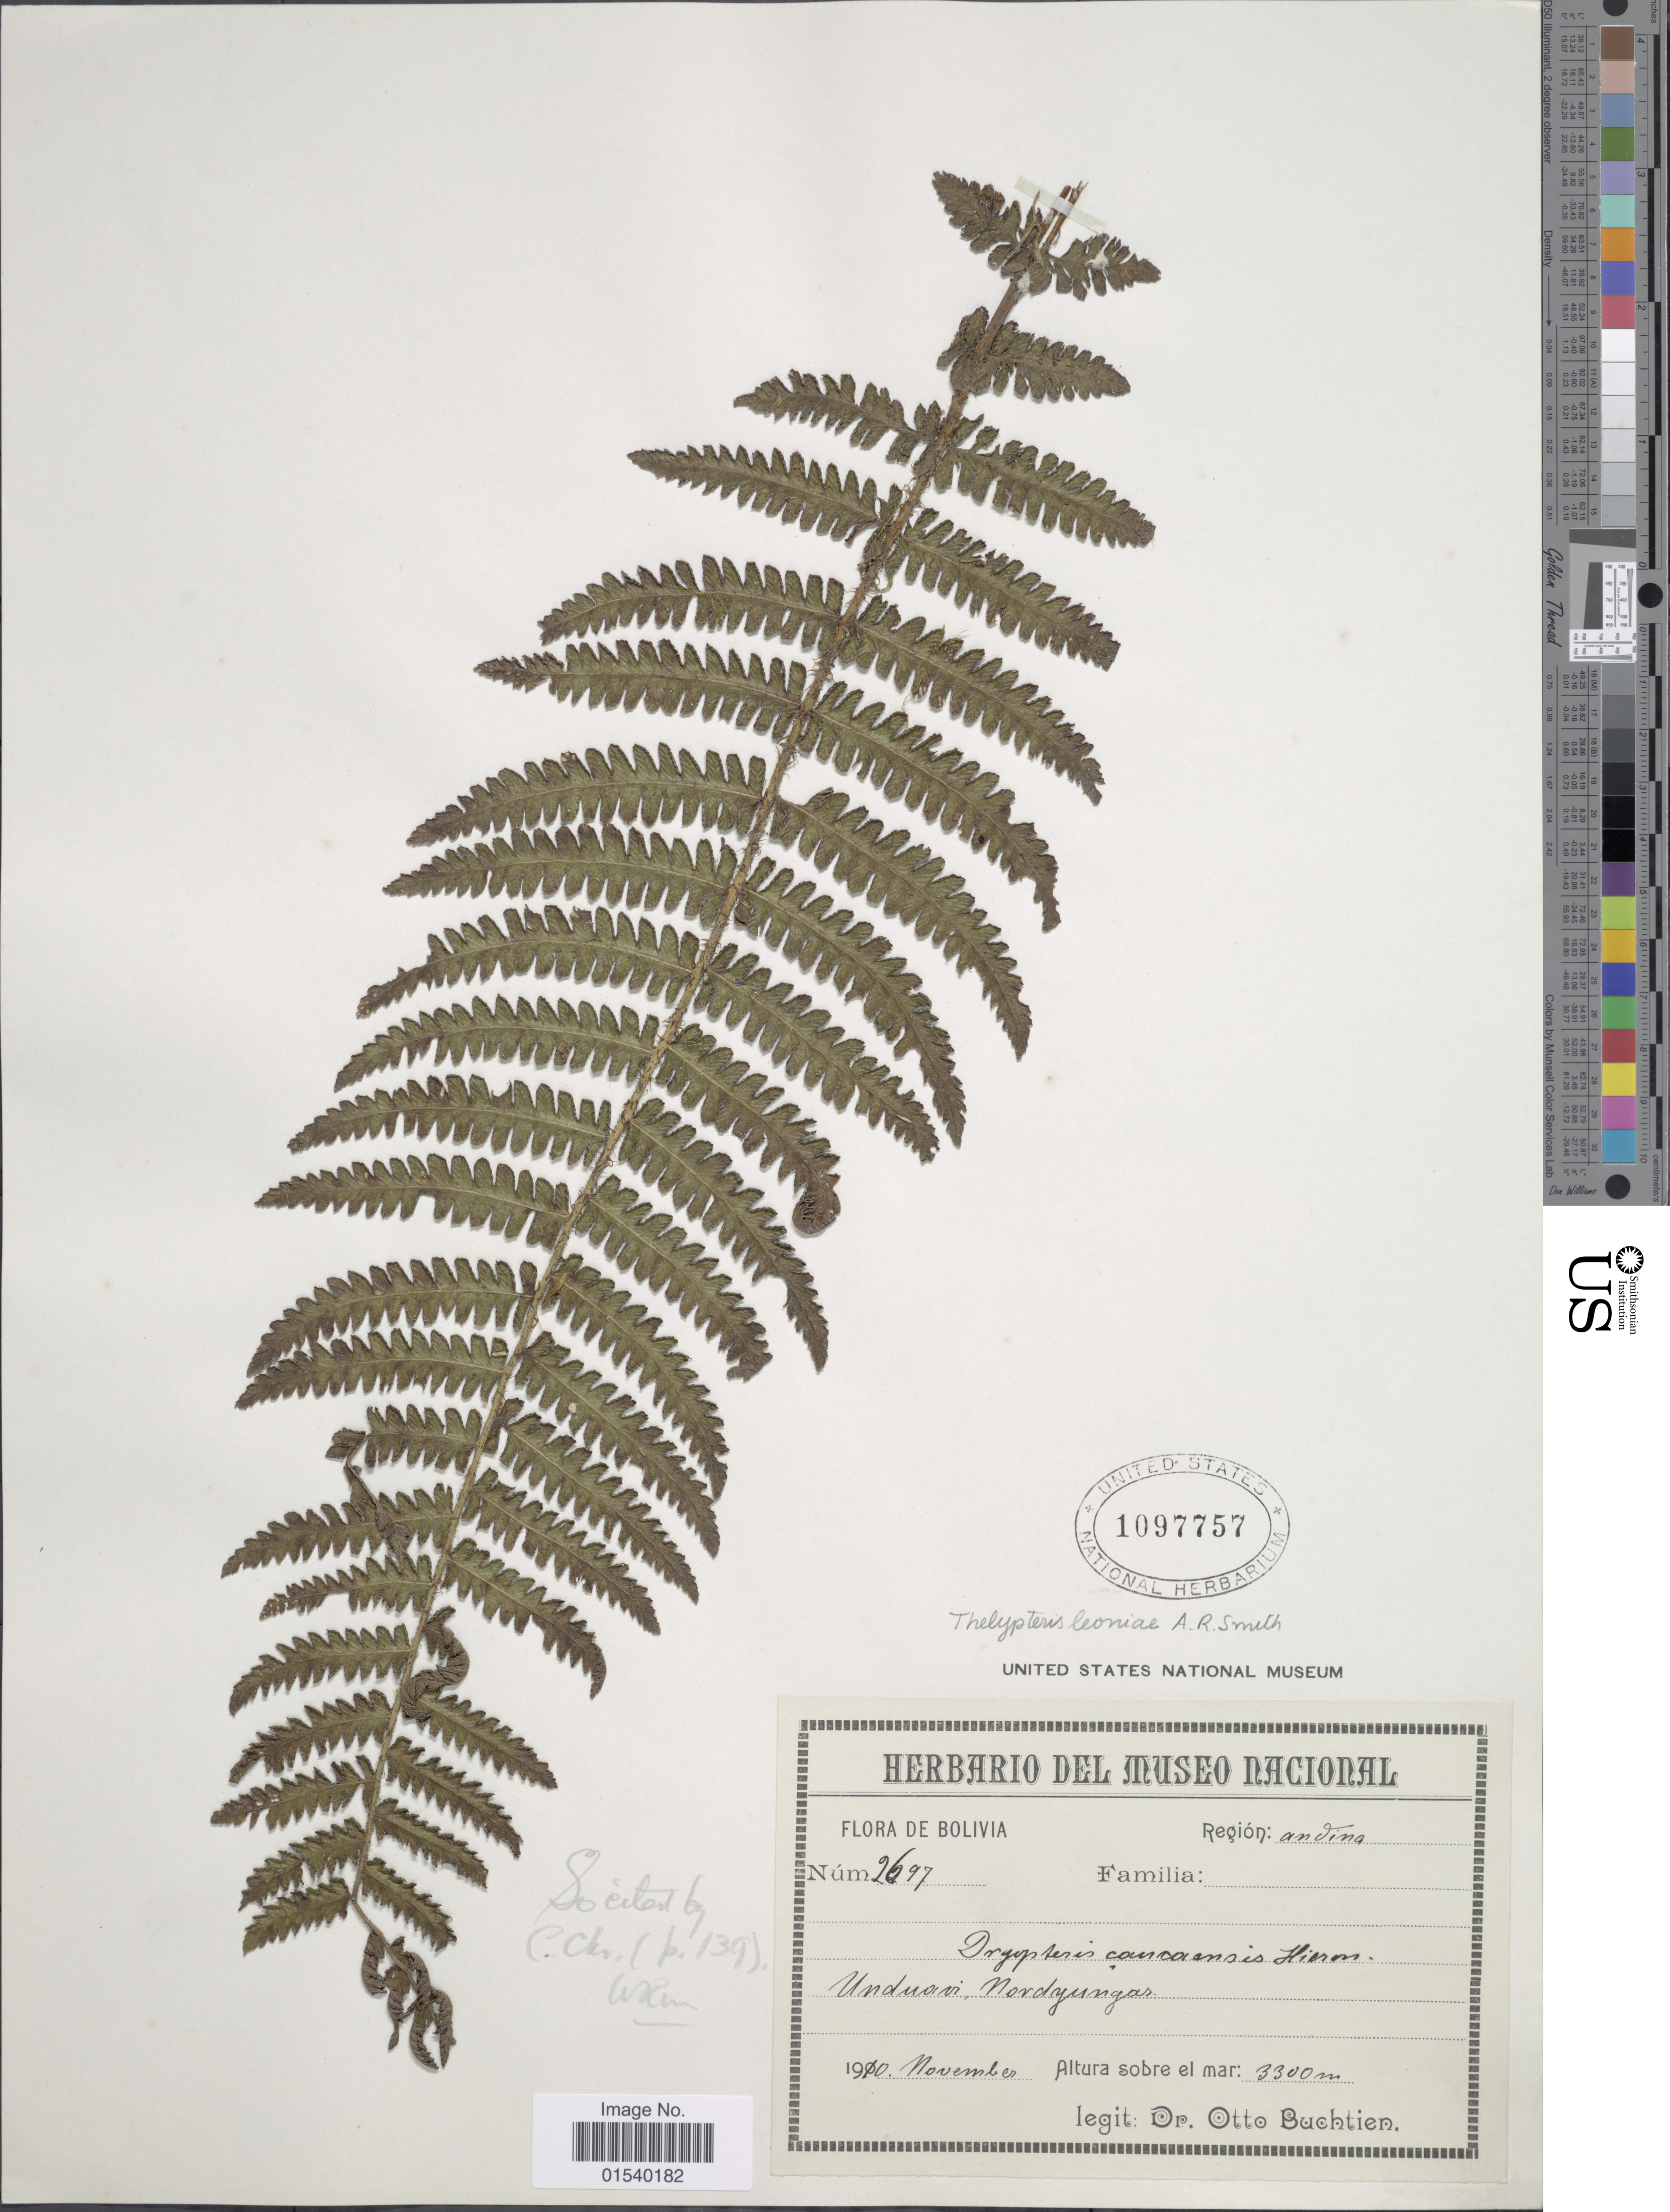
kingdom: Plantae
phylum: Tracheophyta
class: Polypodiopsida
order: Polypodiales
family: Thelypteridaceae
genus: Amauropelta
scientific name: Amauropelta leoniae (A.R. Sm.) comb. nov., ined 2015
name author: (A.R. Sm.)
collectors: O. Buchtien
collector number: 2697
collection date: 1910-11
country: Bolivia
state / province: La Paz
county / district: Nor Yungas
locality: Unduavi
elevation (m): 3300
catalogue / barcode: US 1097757